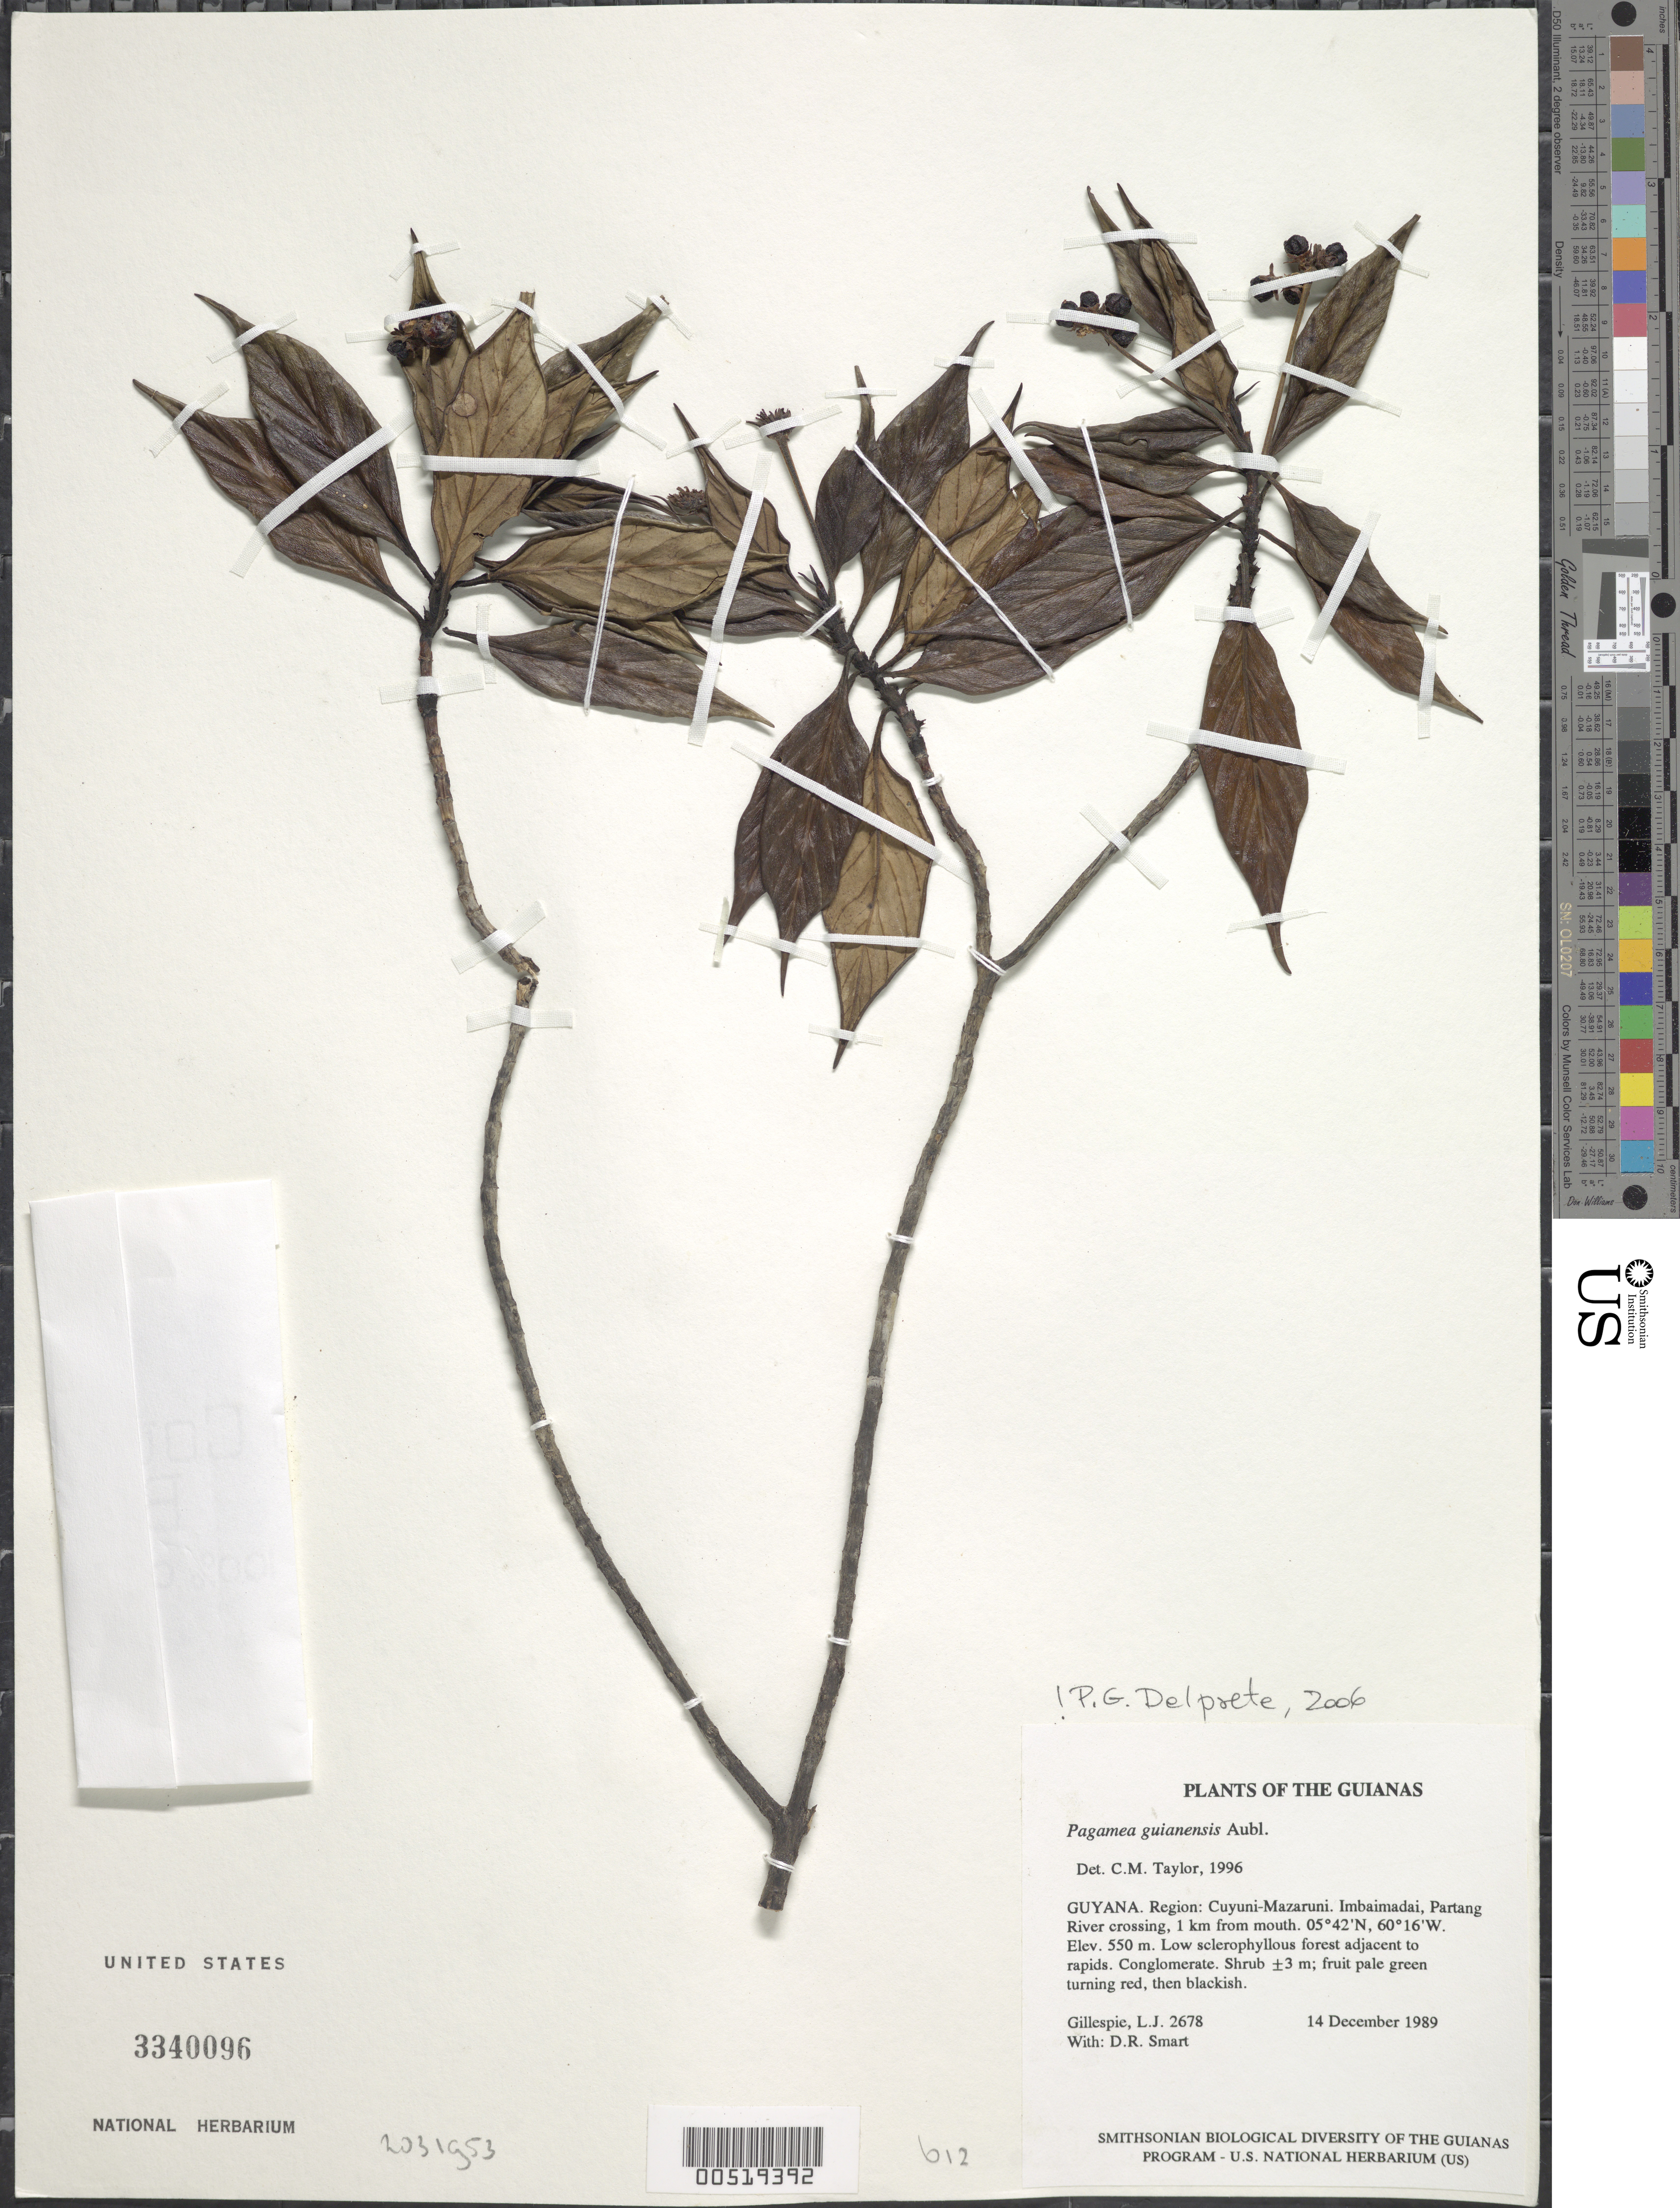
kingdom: Plantae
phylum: Tracheophyta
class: Magnoliopsida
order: Gentianales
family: Rubiaceae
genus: Pagamea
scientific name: Pagamea guianensis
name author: Aubl.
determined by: Delprete, P. G., Herb. de Guyane Cay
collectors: L. J. Gillespie & D. R. Smart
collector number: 2678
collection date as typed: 14 December 1989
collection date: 1989-12-14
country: Guyana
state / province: Cuyuni-Mazaruni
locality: Imbaimadai, Partang River crossing, 1 km from mouth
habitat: Low sclerophyllous forest adjacent to rapids. Conglomerate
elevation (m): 550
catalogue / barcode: US 3340096